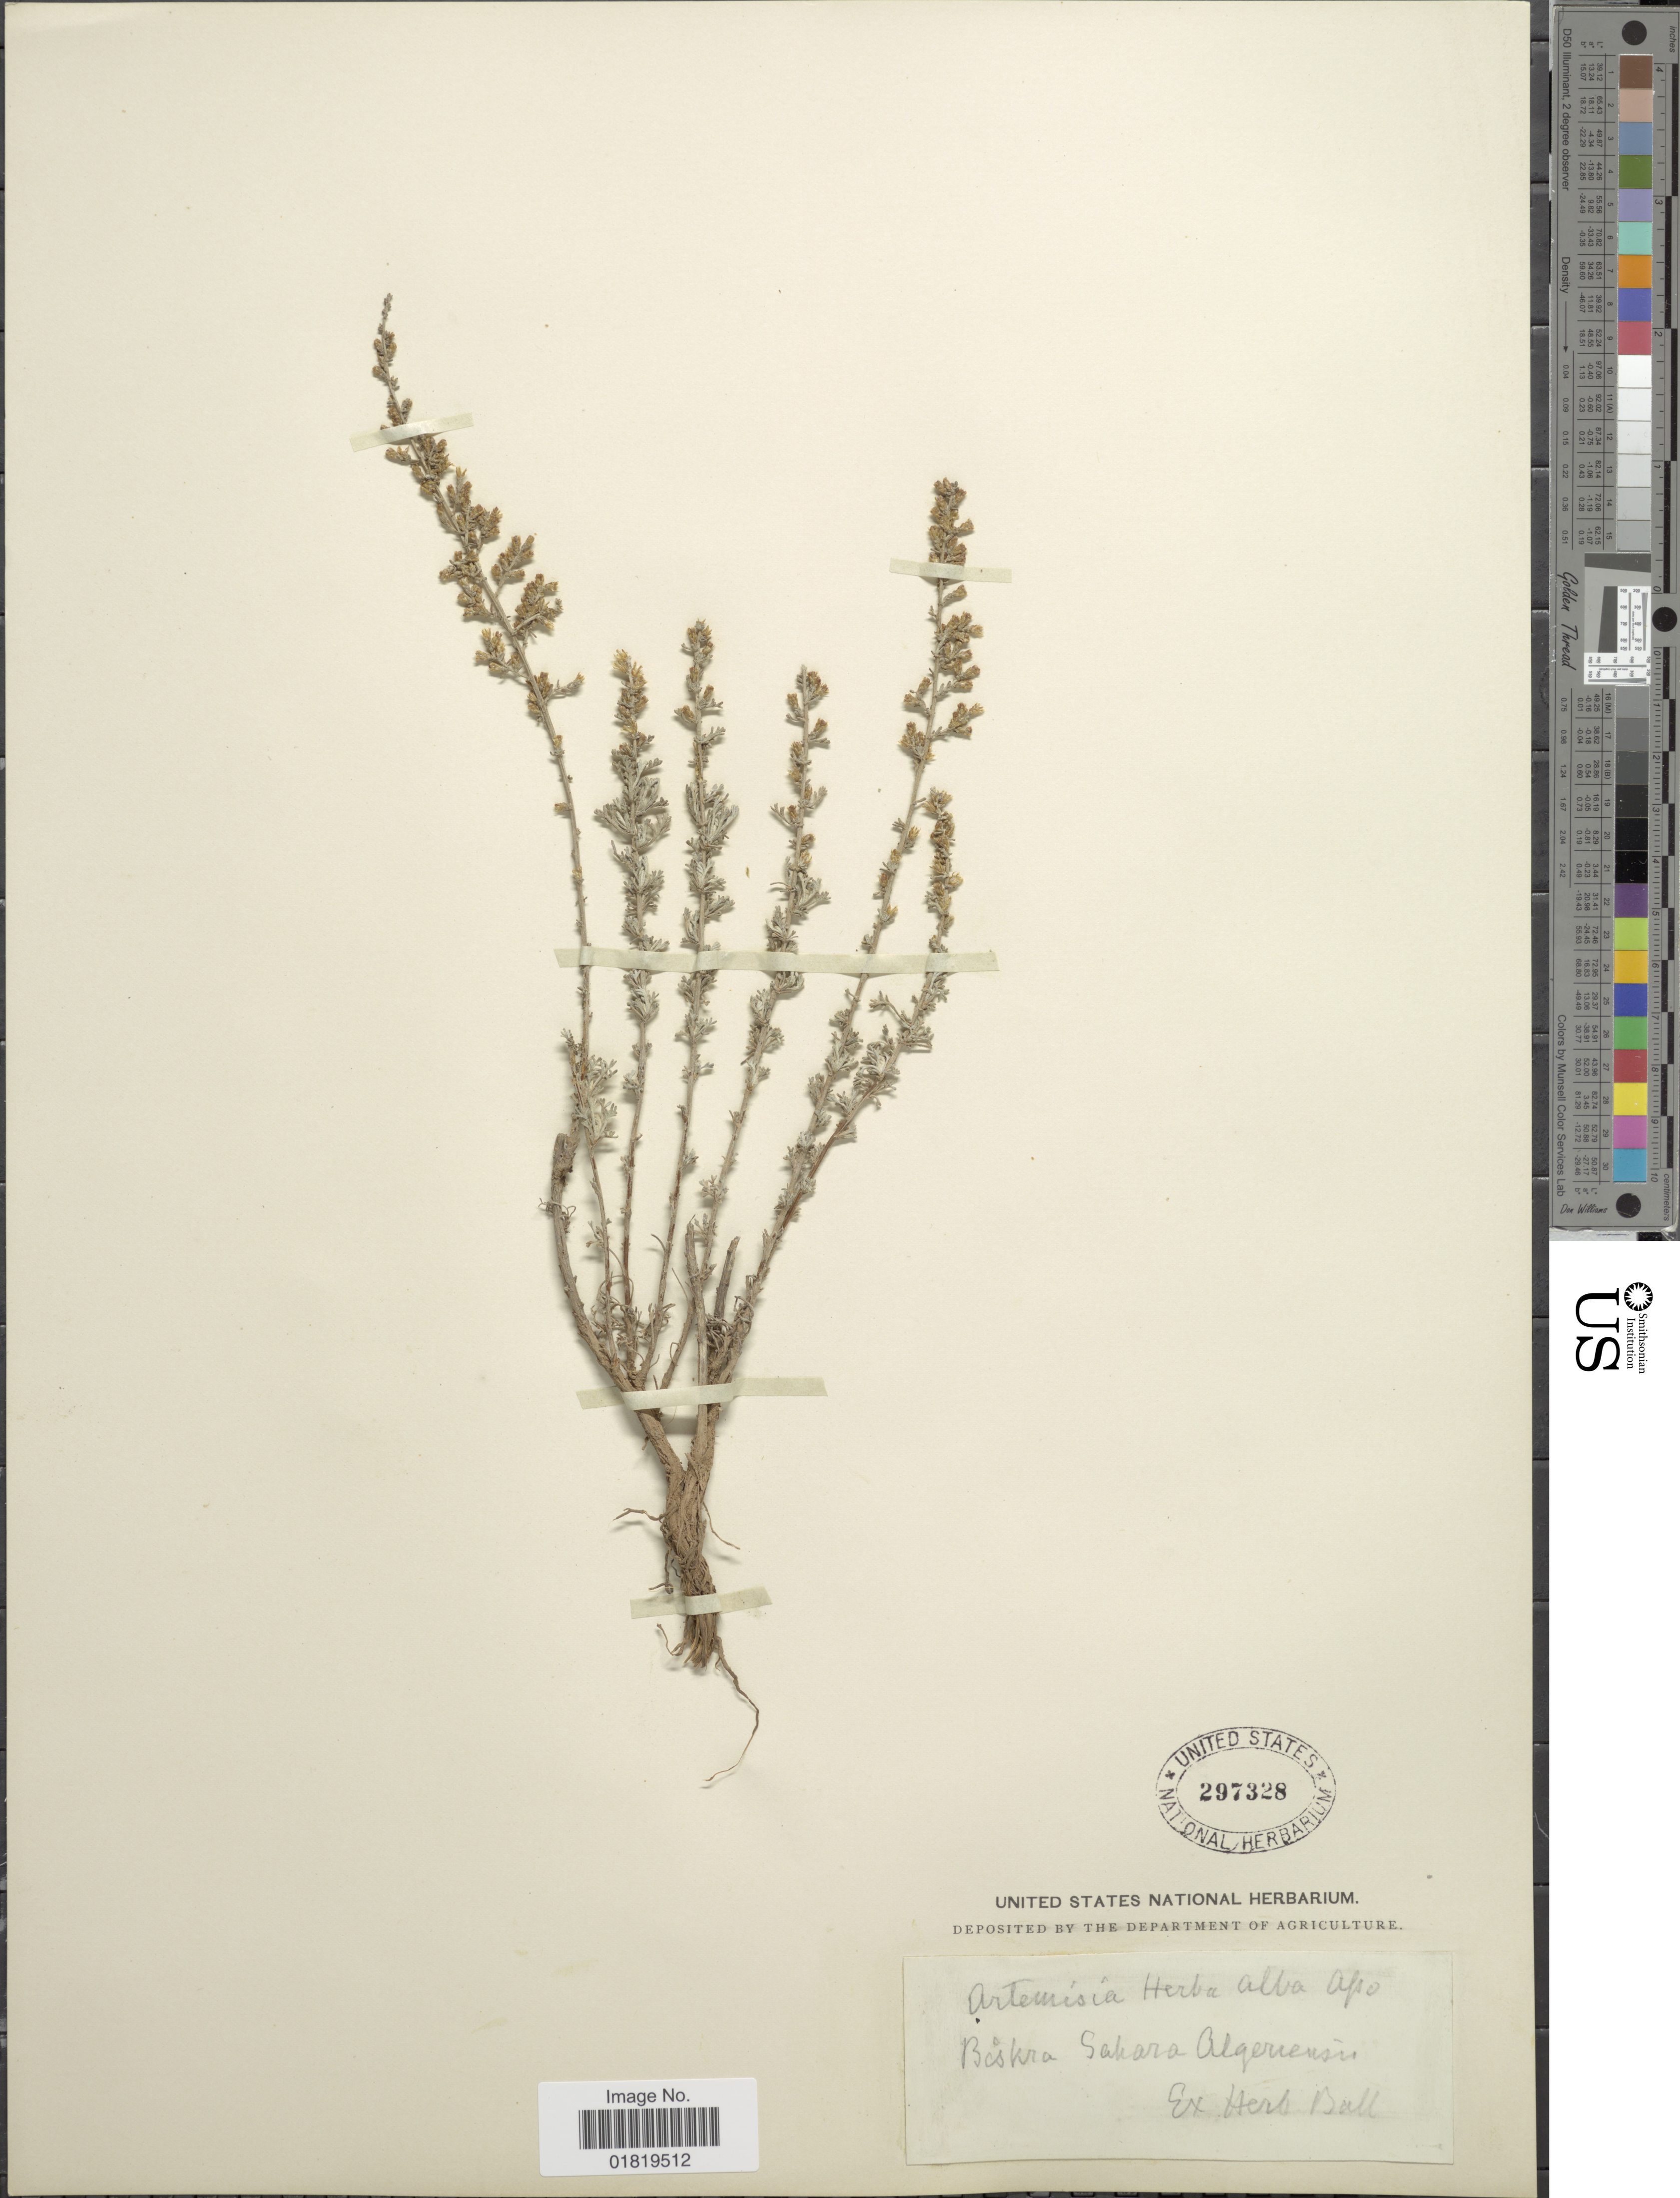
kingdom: Plantae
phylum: Tracheophyta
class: Magnoliopsida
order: Asterales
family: Asteraceae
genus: Artemisia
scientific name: Artemisia herba-alba asso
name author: Asso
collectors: ex herb. Ball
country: Algeria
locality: Biskra Sahara Algeriensis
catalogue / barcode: US 297328